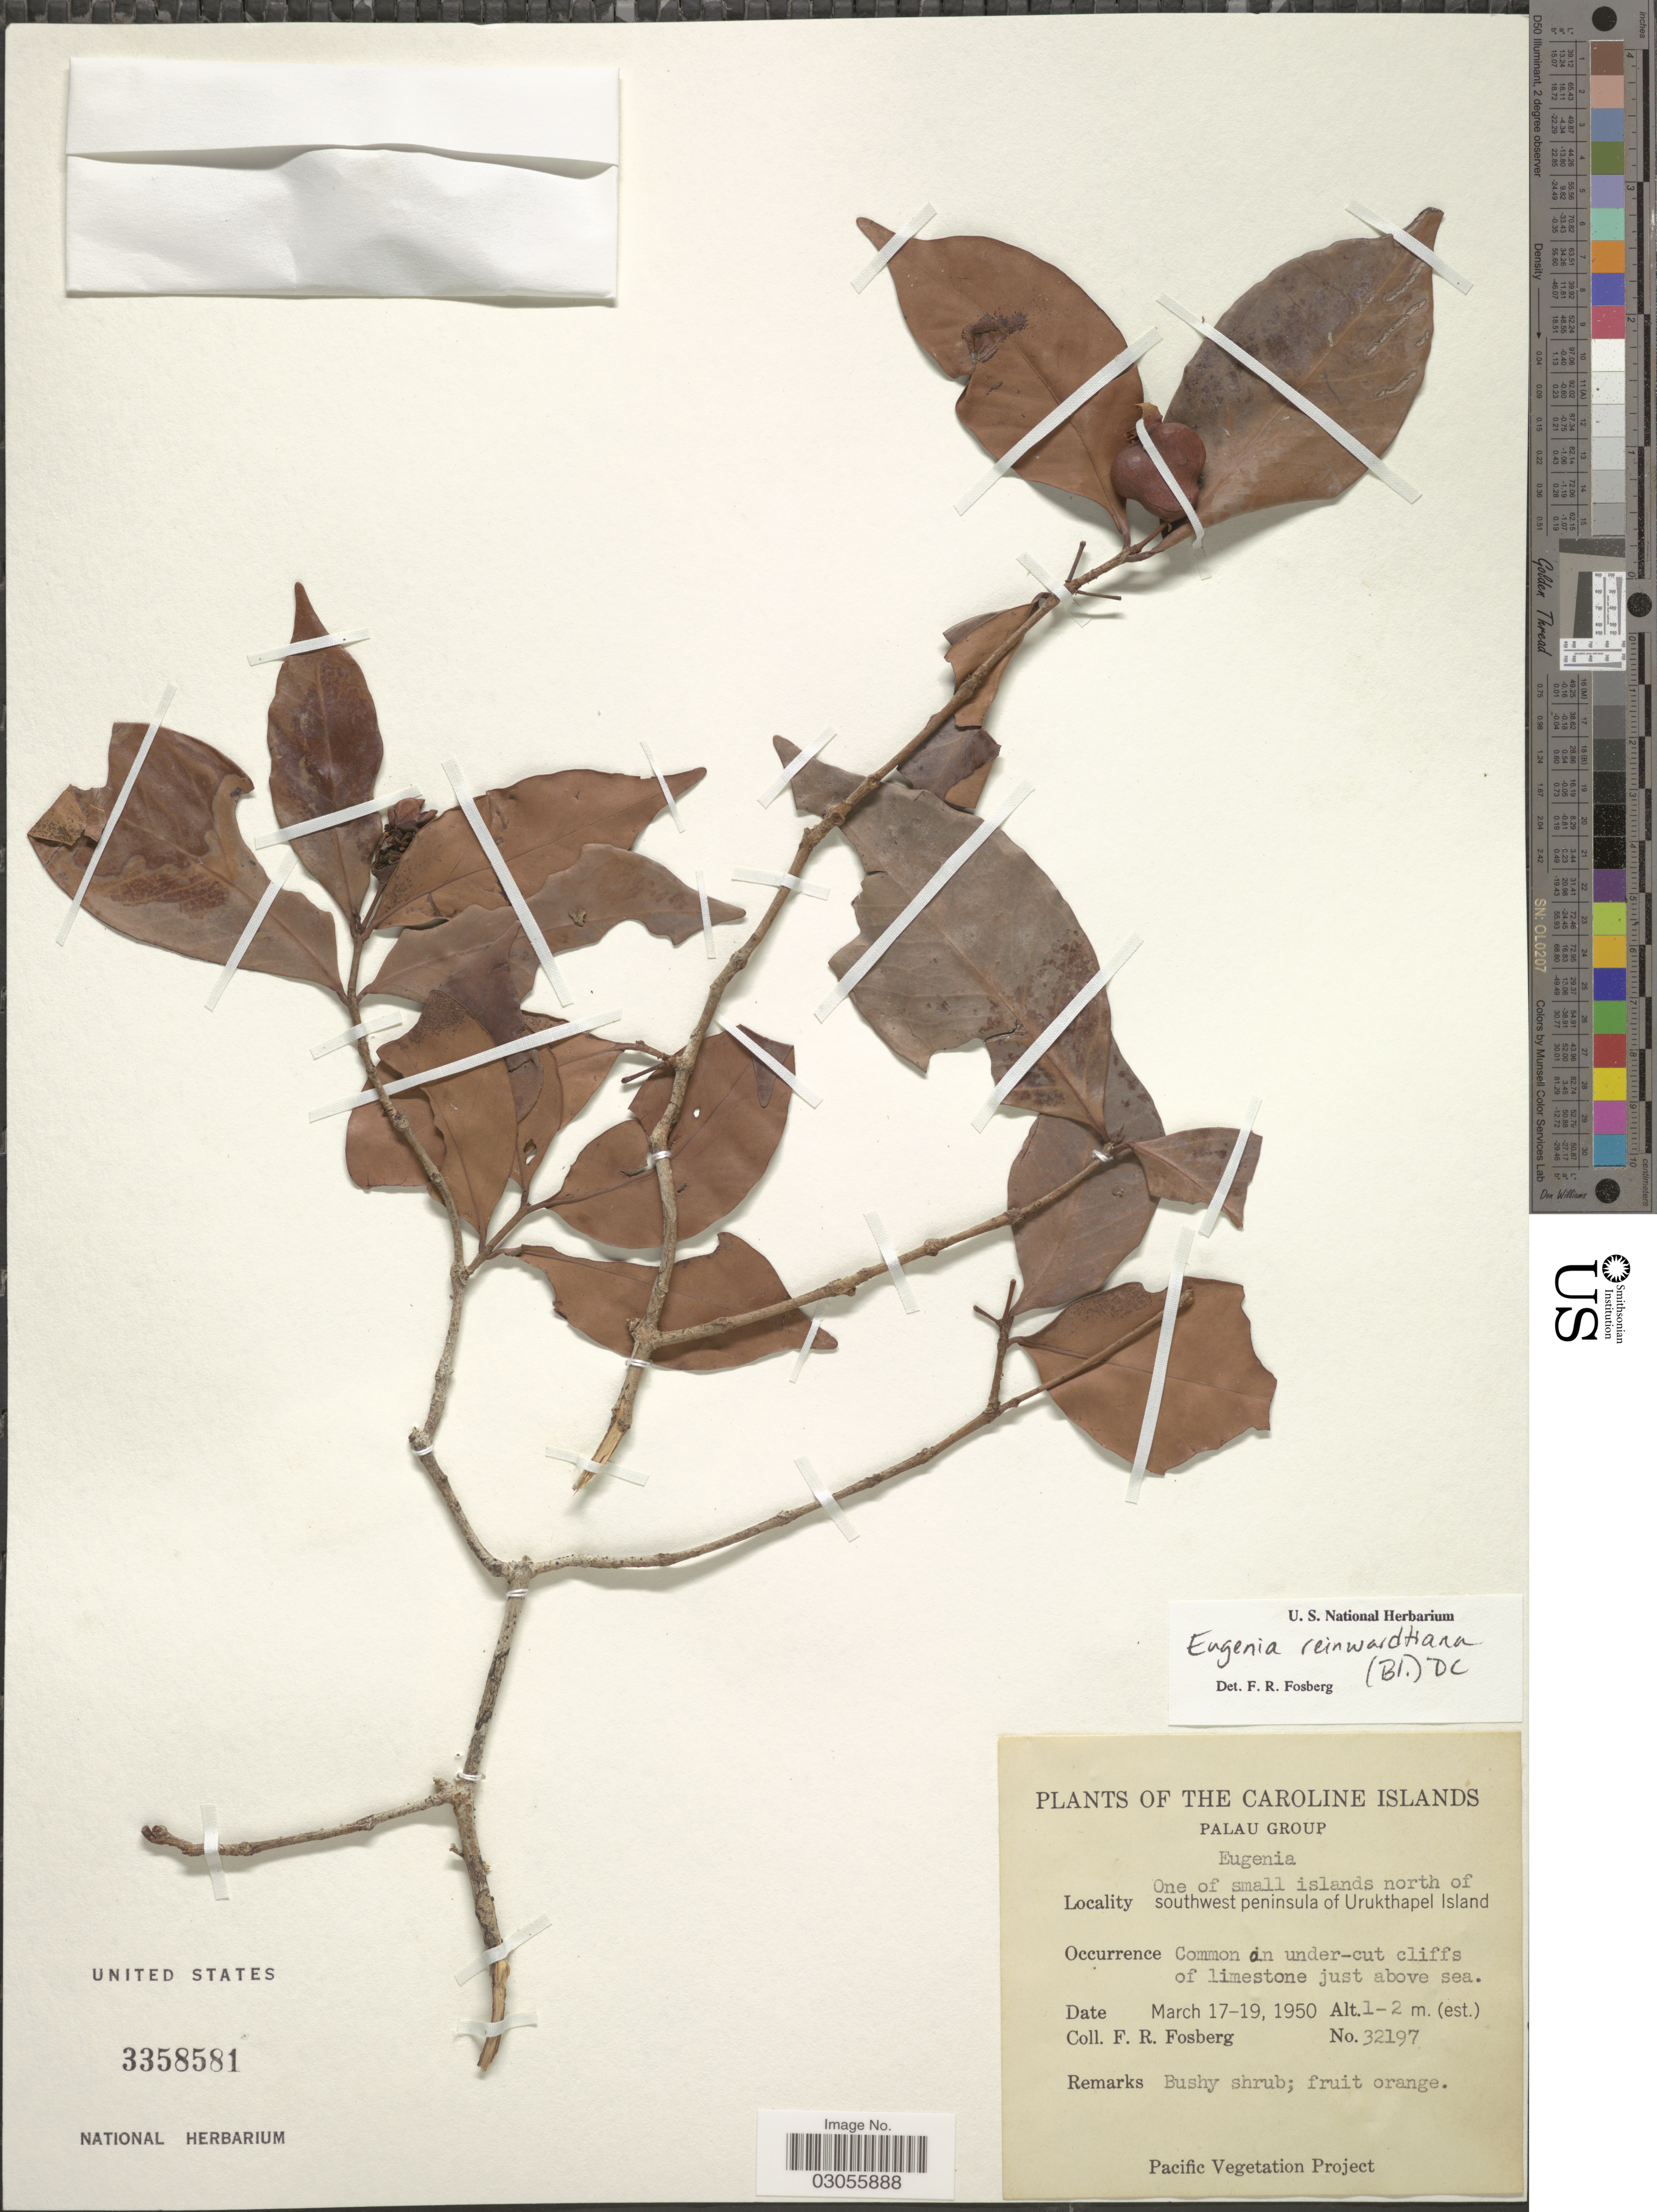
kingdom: Plantae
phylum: Tracheophyta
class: Magnoliopsida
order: Myrtales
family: Myrtaceae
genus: Eugenia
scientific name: Eugenia reinwardtiana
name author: (Blume) DC.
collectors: F. R. Fosberg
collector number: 32197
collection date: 1950-03-17/1950-03-19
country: Palau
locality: Caroline Islands. Palau Group. One of small islands north of southwest peninsula of Urukthapel Island. Common on under-cut cliffs of limestone just above sea.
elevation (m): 1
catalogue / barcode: US 3358581